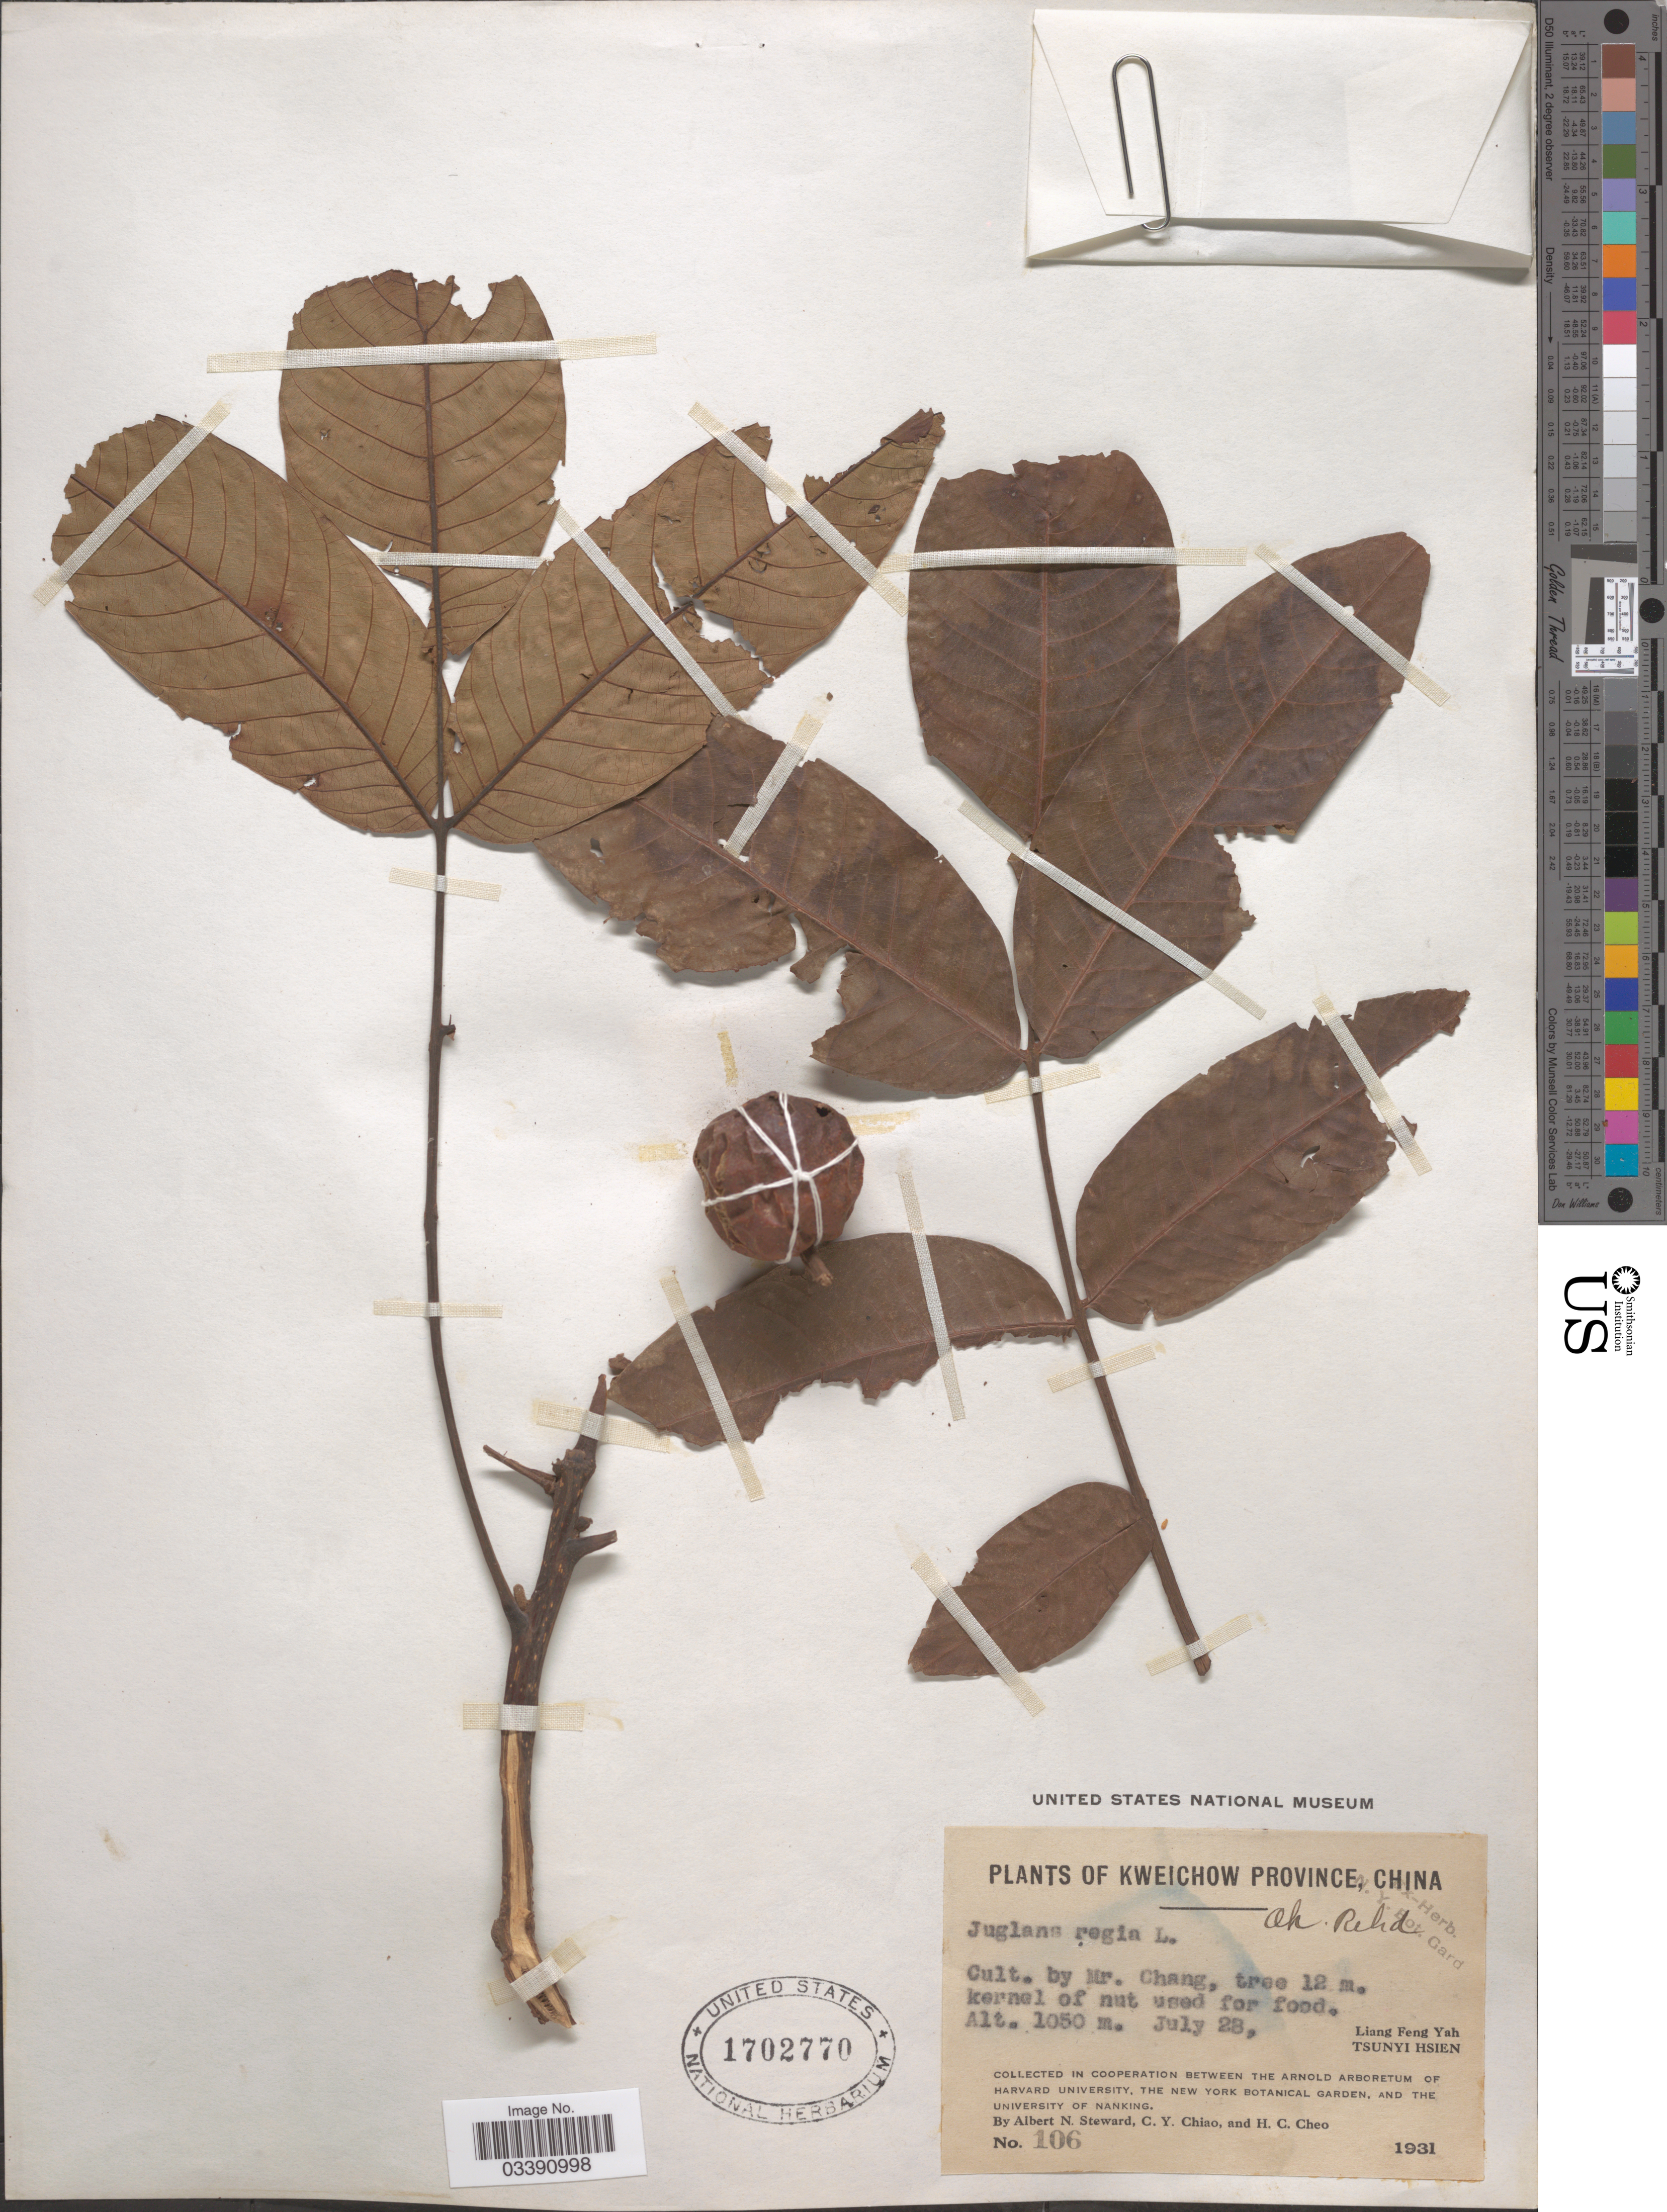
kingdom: Plantae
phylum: Tracheophyta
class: Magnoliopsida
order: Fagales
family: Juglandaceae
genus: Juglans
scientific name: Juglans regia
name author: L.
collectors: Mr. Chang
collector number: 106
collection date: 1931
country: China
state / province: Guizhou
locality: Kweichow Province. Liang Feng Yah. Tsunyi Hsien.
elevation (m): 1050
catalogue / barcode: US 1702770